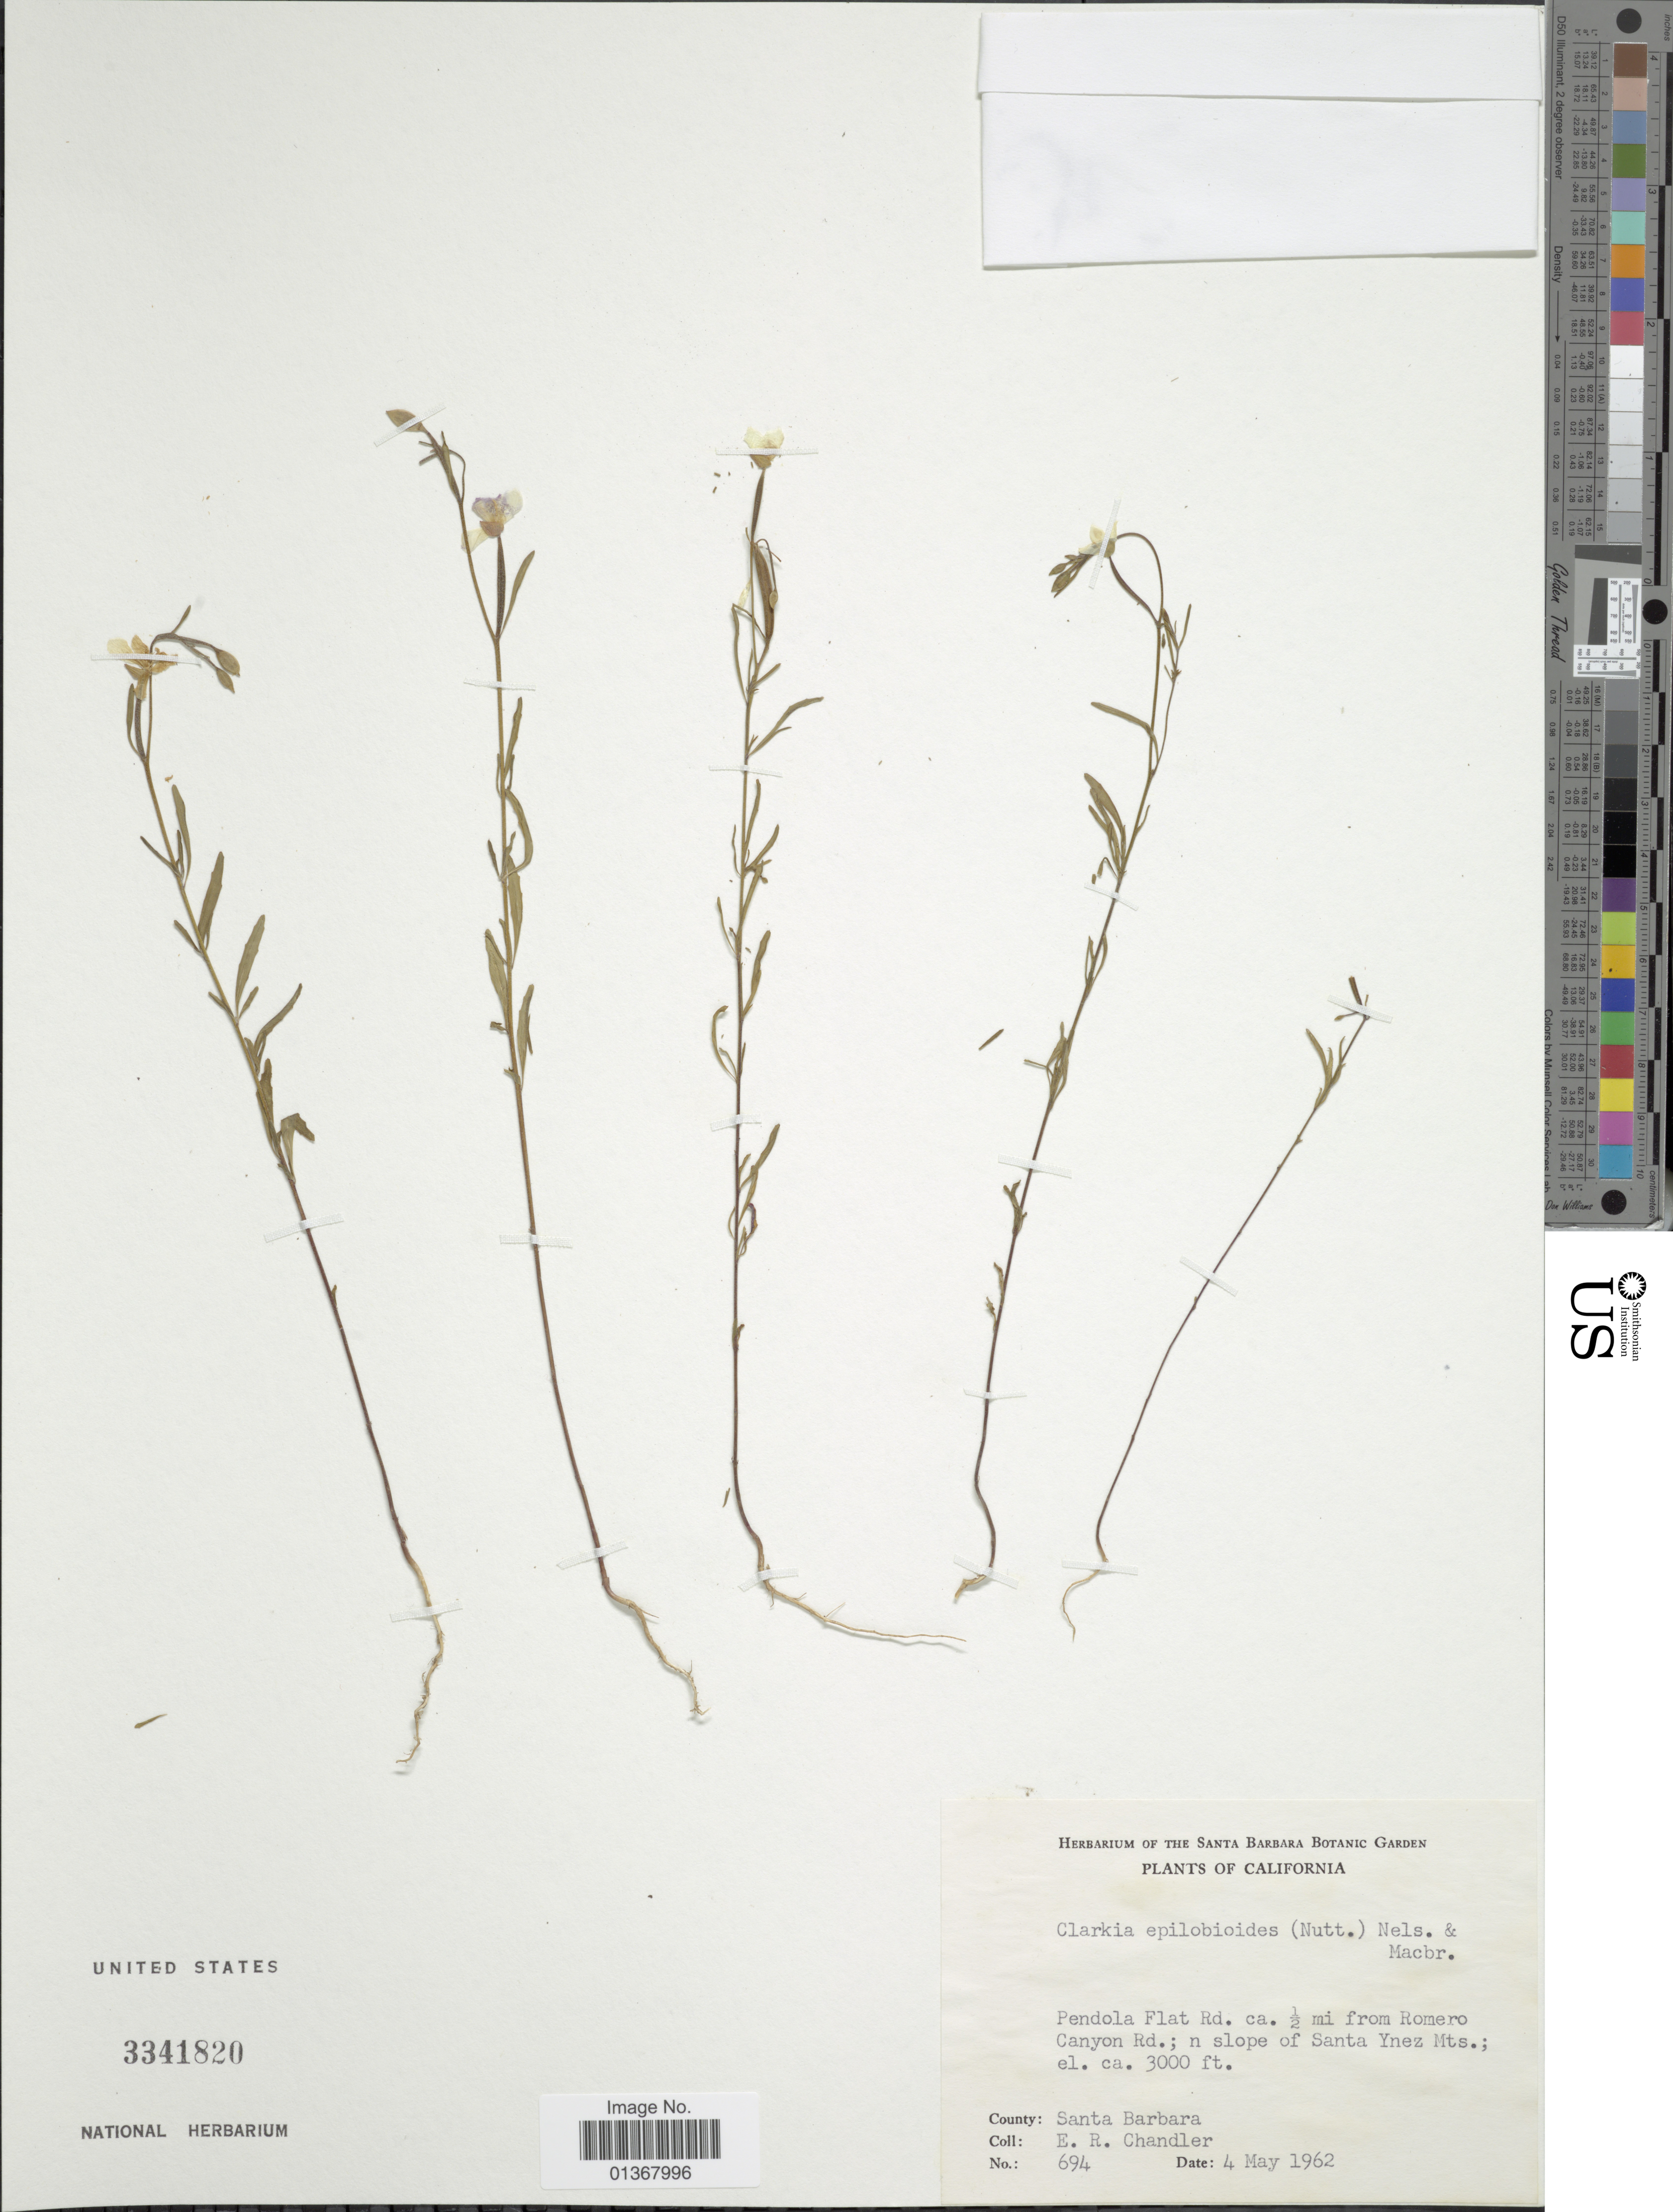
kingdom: Plantae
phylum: Tracheophyta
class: Magnoliopsida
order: Myrtales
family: Onagraceae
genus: Clarkia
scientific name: Clarkia epilobioides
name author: (Nutt. ex Torr. & A. Gray) A. Nelson & J.F. Macbr.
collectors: E. Chandler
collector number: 694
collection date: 1962-05-04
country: United States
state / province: California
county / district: Santa Barbara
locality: Pendola Flat Rd. ca. ½ mi from Romero Canyon Rd.; n slope of Santa Ynez Mts.; Santa Barbara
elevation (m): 914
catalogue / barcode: US 3341820